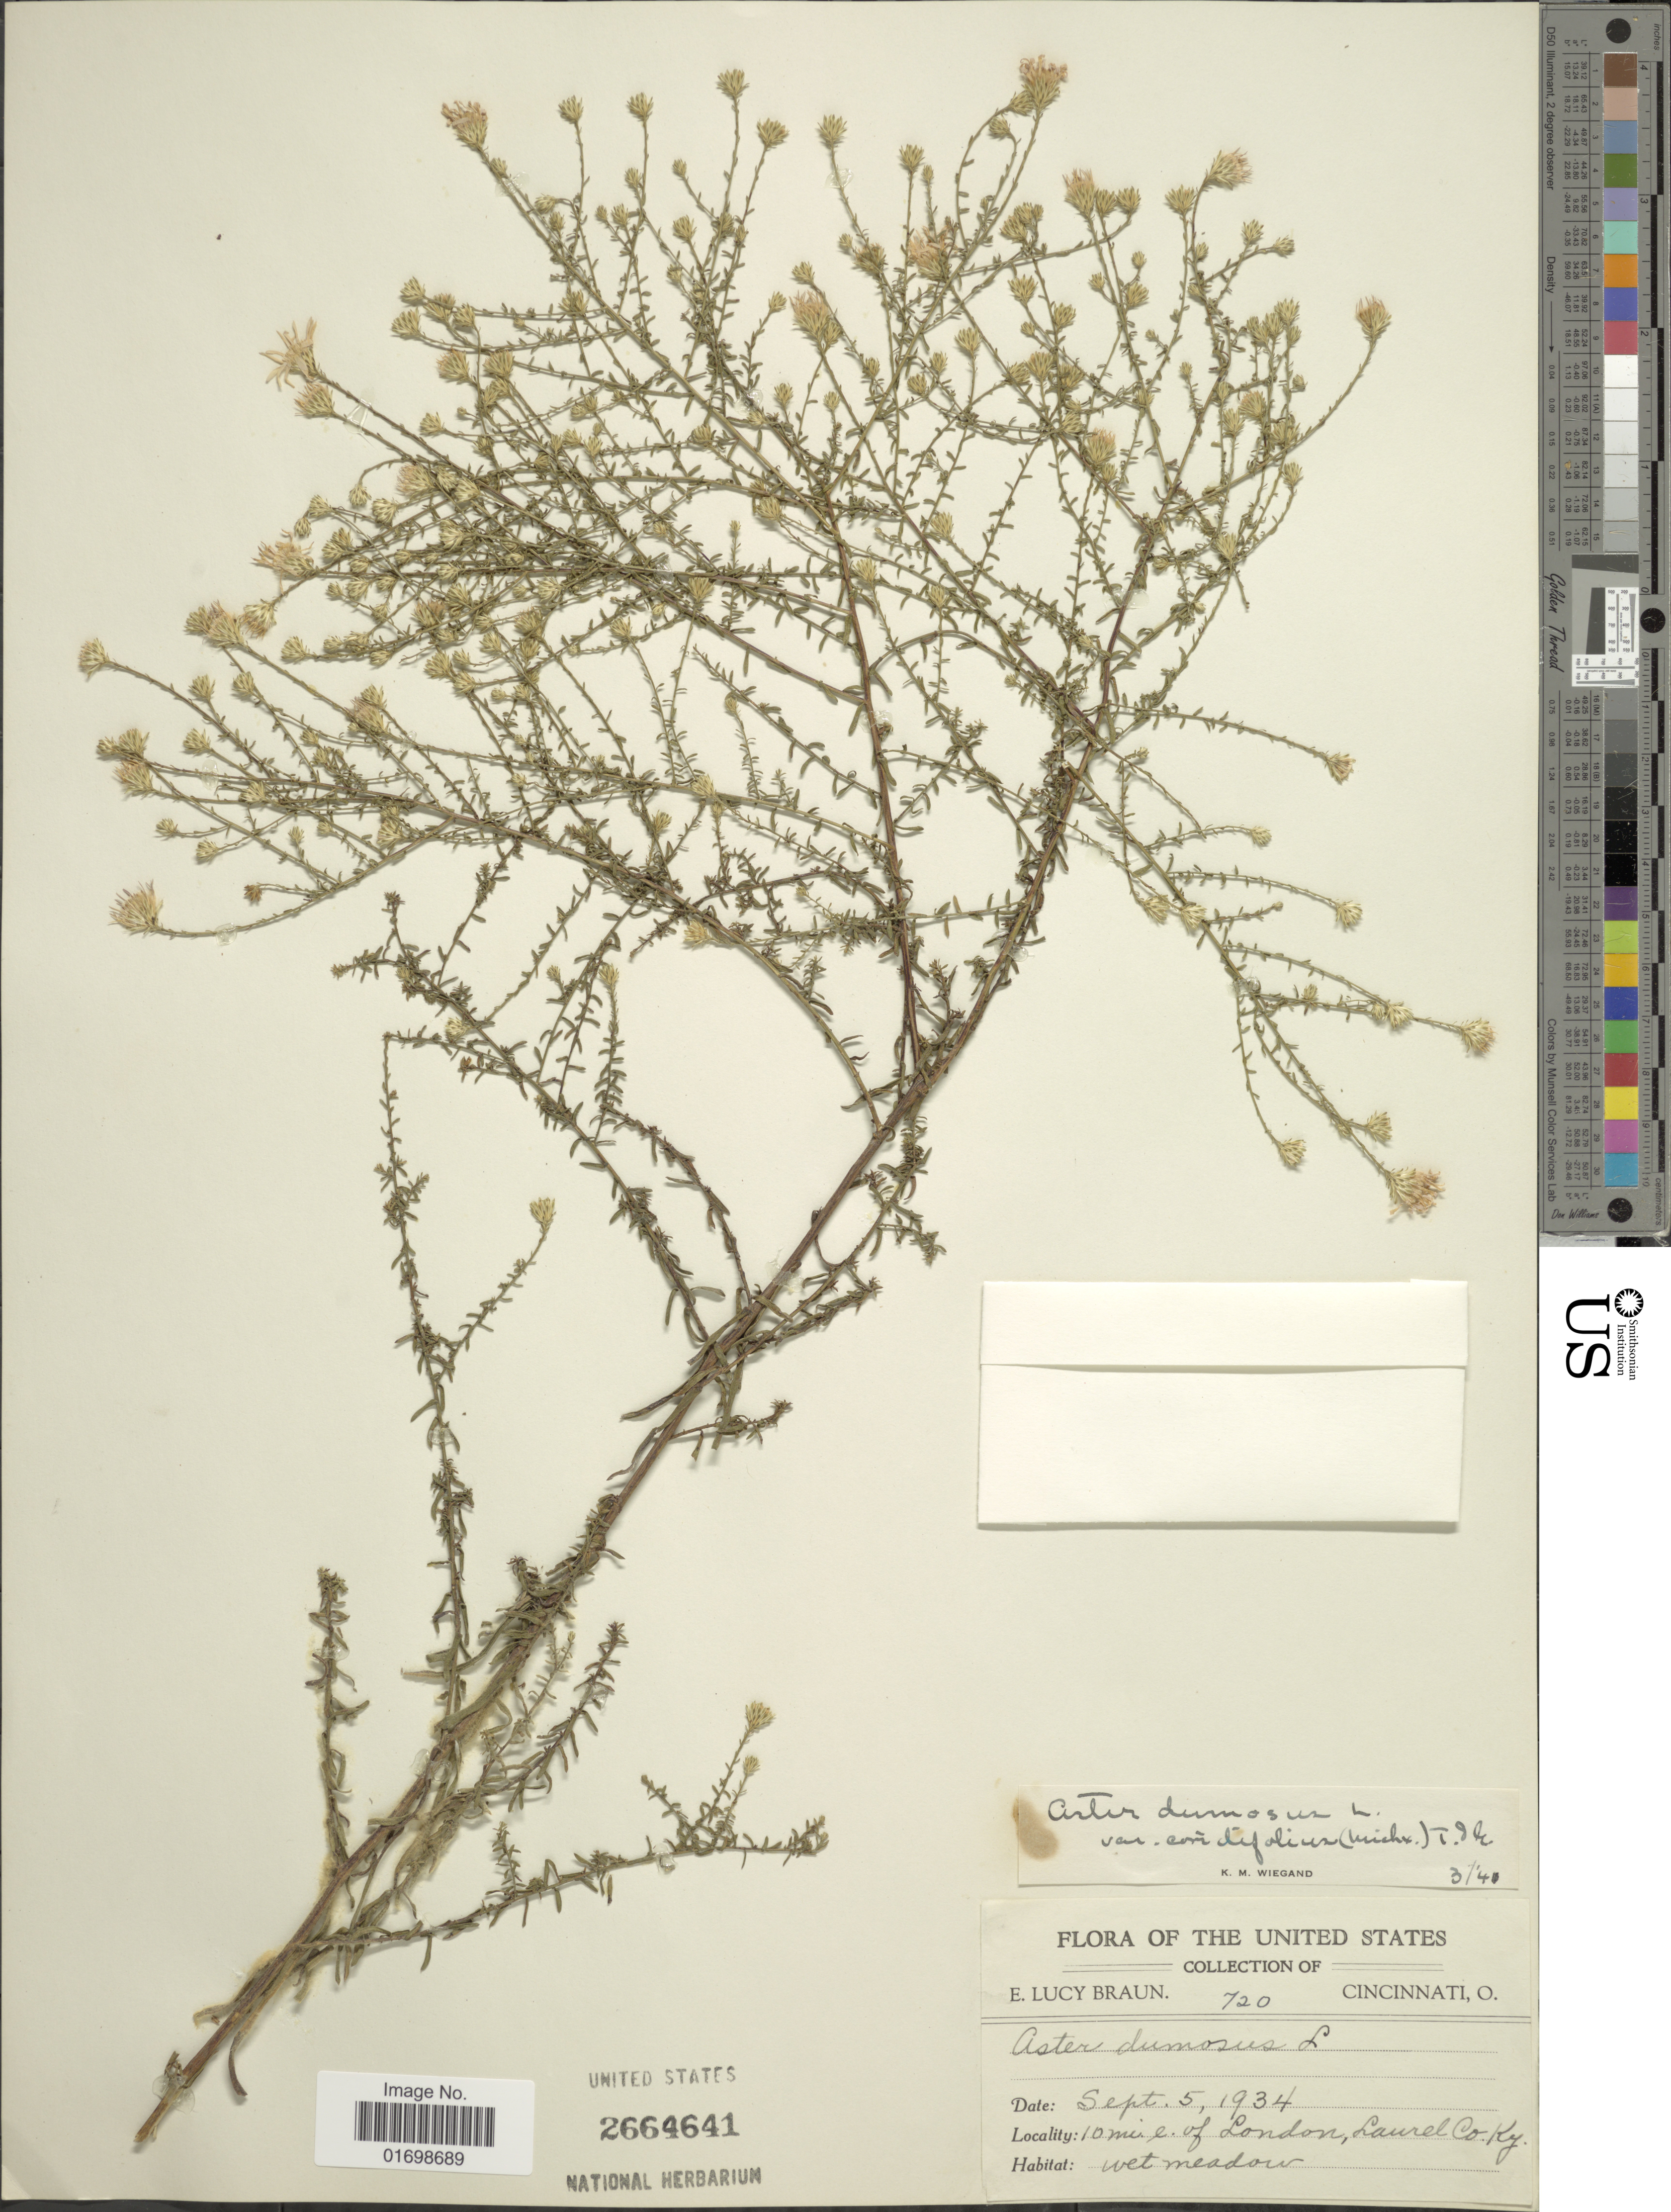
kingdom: Plantae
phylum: Tracheophyta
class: Magnoliopsida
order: Asterales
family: Asteraceae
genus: Symphyotrichum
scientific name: Symphyotrichum dumosum var. coridifolium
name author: (Michx.) Semple et al.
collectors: E. L. Braun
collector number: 720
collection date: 1934-09-05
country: United States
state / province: Kentucky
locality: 10 mi. e. of London, Laurel Co. Ky.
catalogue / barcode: US 2664641